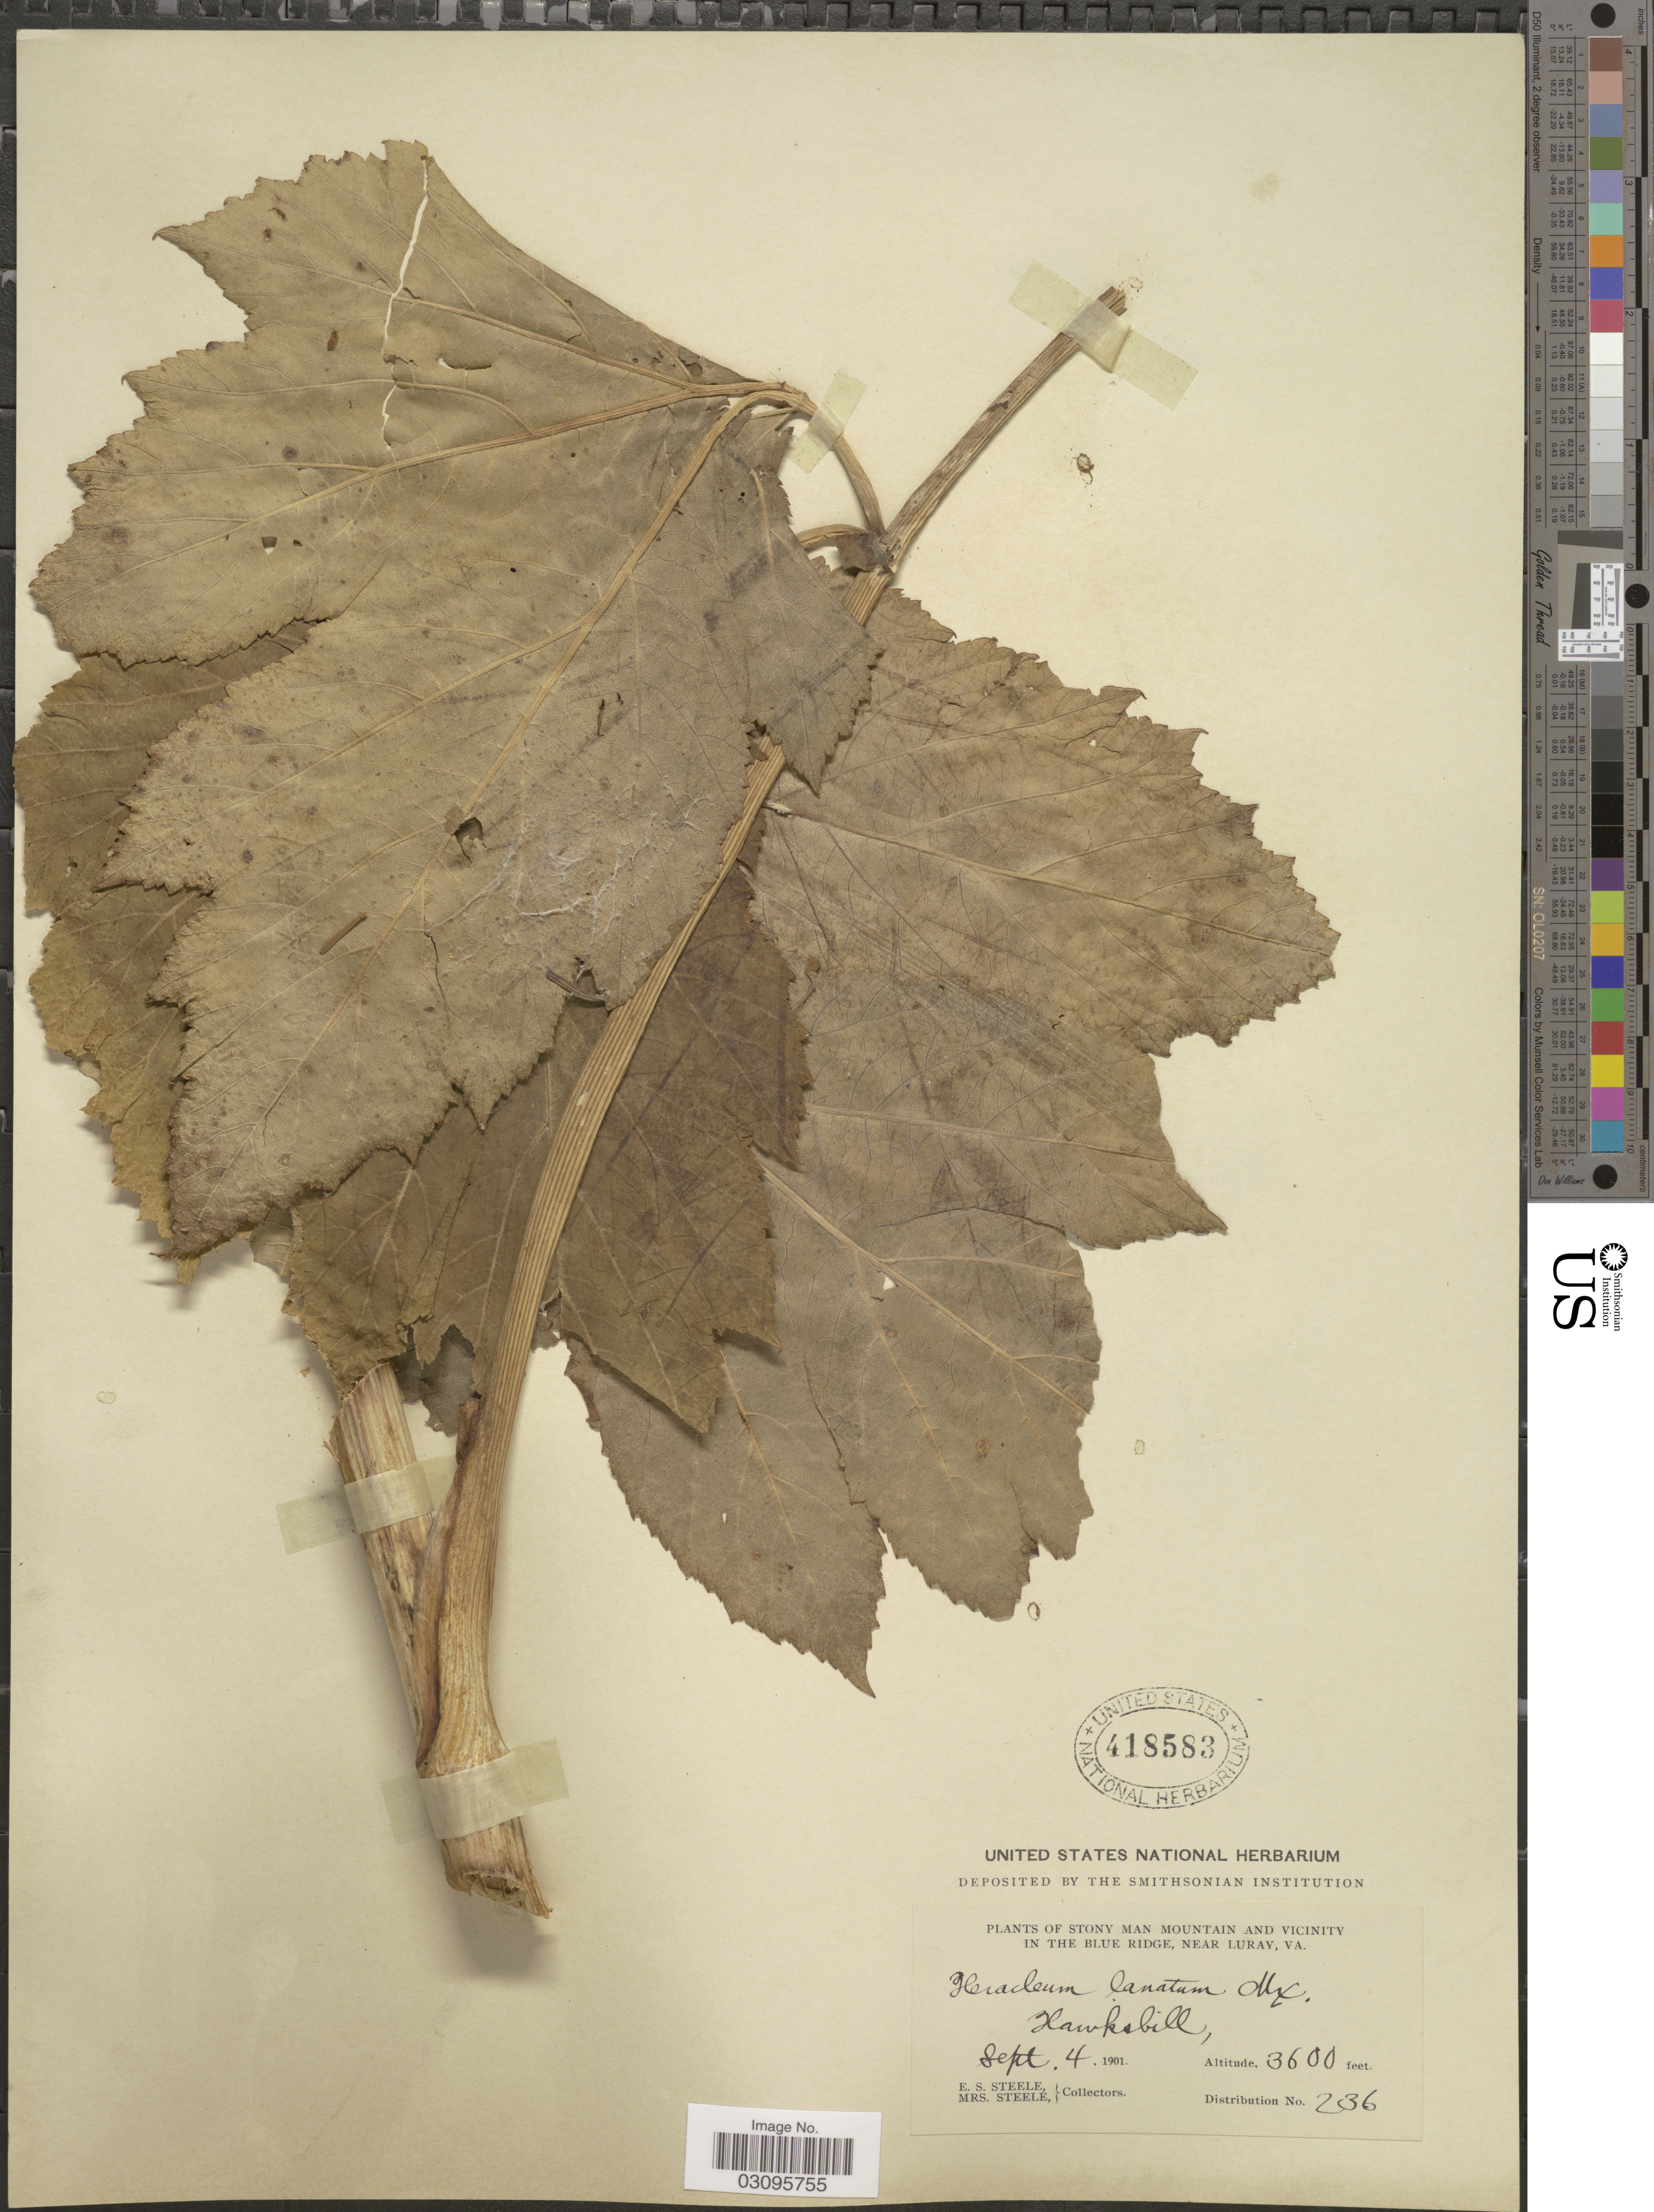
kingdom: Plantae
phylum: Tracheophyta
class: Magnoliopsida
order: Apiales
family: Apiaceae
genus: Heracleum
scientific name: Heracleum lanatum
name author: Michx.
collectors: E. Steele & Mrs. E. S. Steele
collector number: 236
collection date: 1901-09-04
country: United States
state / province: Virginia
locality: Stony Man Mountain and Vicinity. In the Blue Ridge, near Luray, Va. Hawksbill.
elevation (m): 1097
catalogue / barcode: US 418583